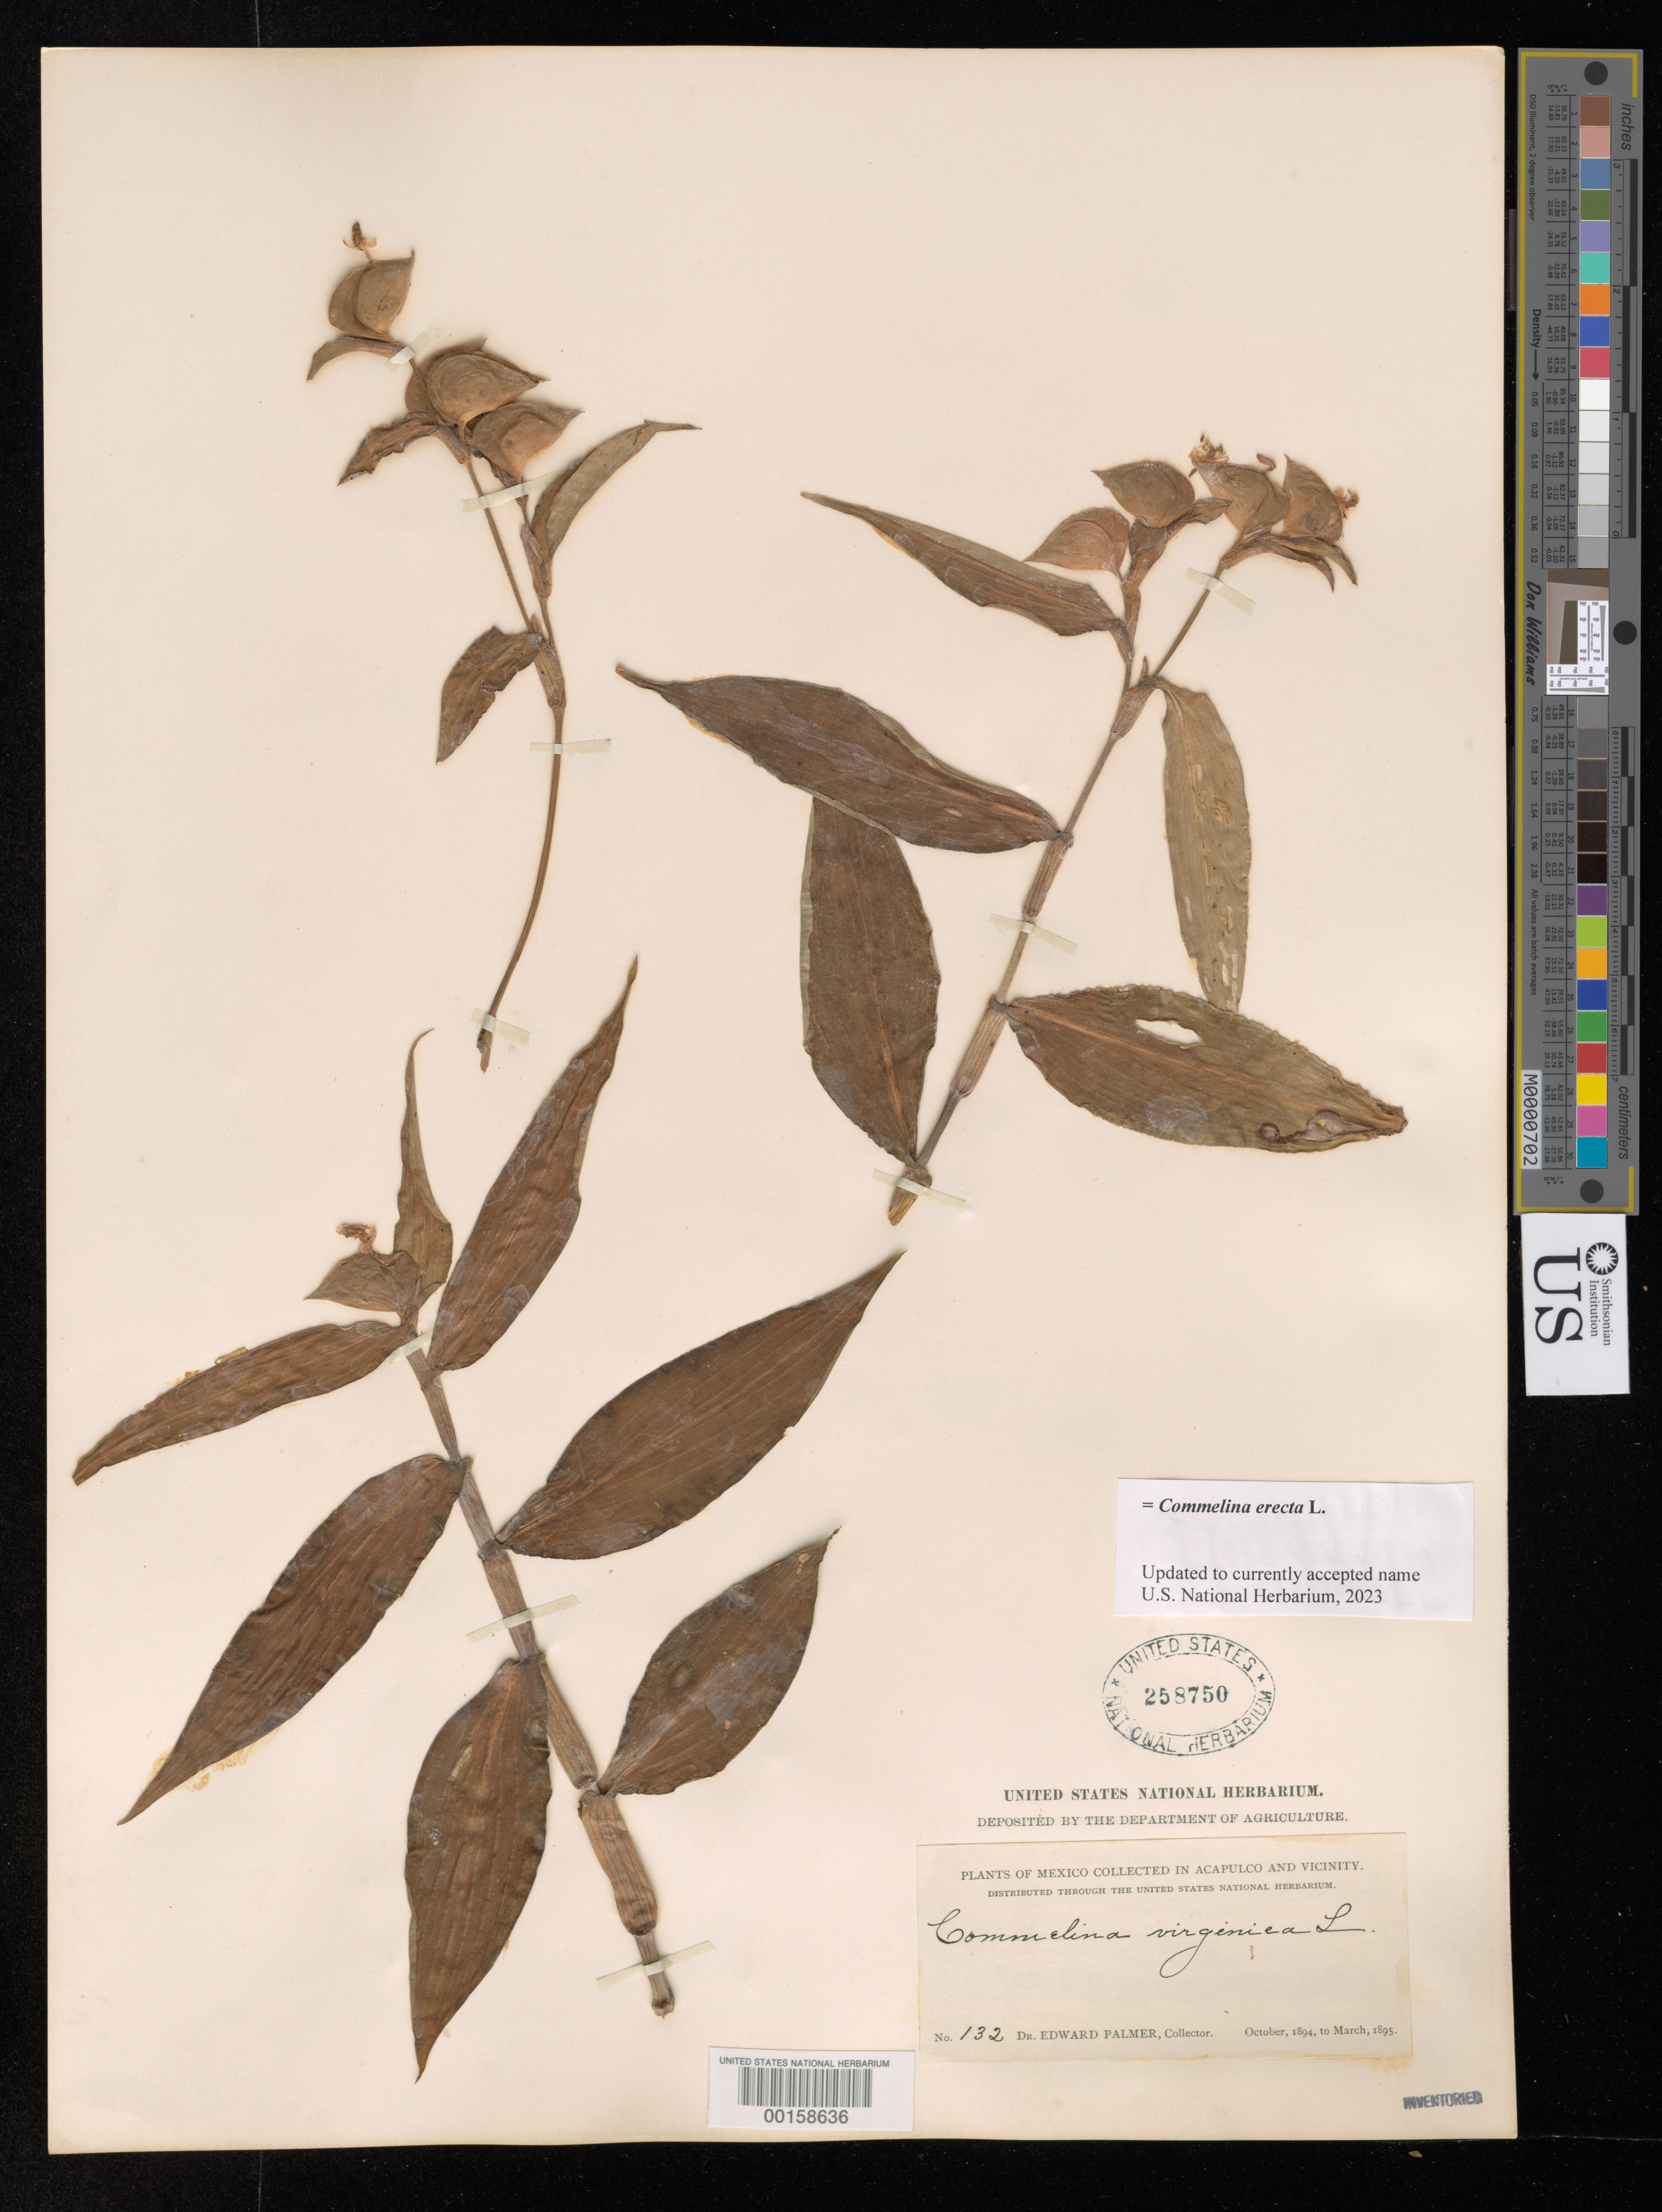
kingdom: Plantae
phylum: Tracheophyta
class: Liliopsida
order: Commelinales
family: Commelinaceae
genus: Commelina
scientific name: Commelina erecta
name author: L.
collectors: E. Palmer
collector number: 132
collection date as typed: Oct 1894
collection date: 1894-10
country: Mexico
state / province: Guerrero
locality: Acapulco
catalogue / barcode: US 258750